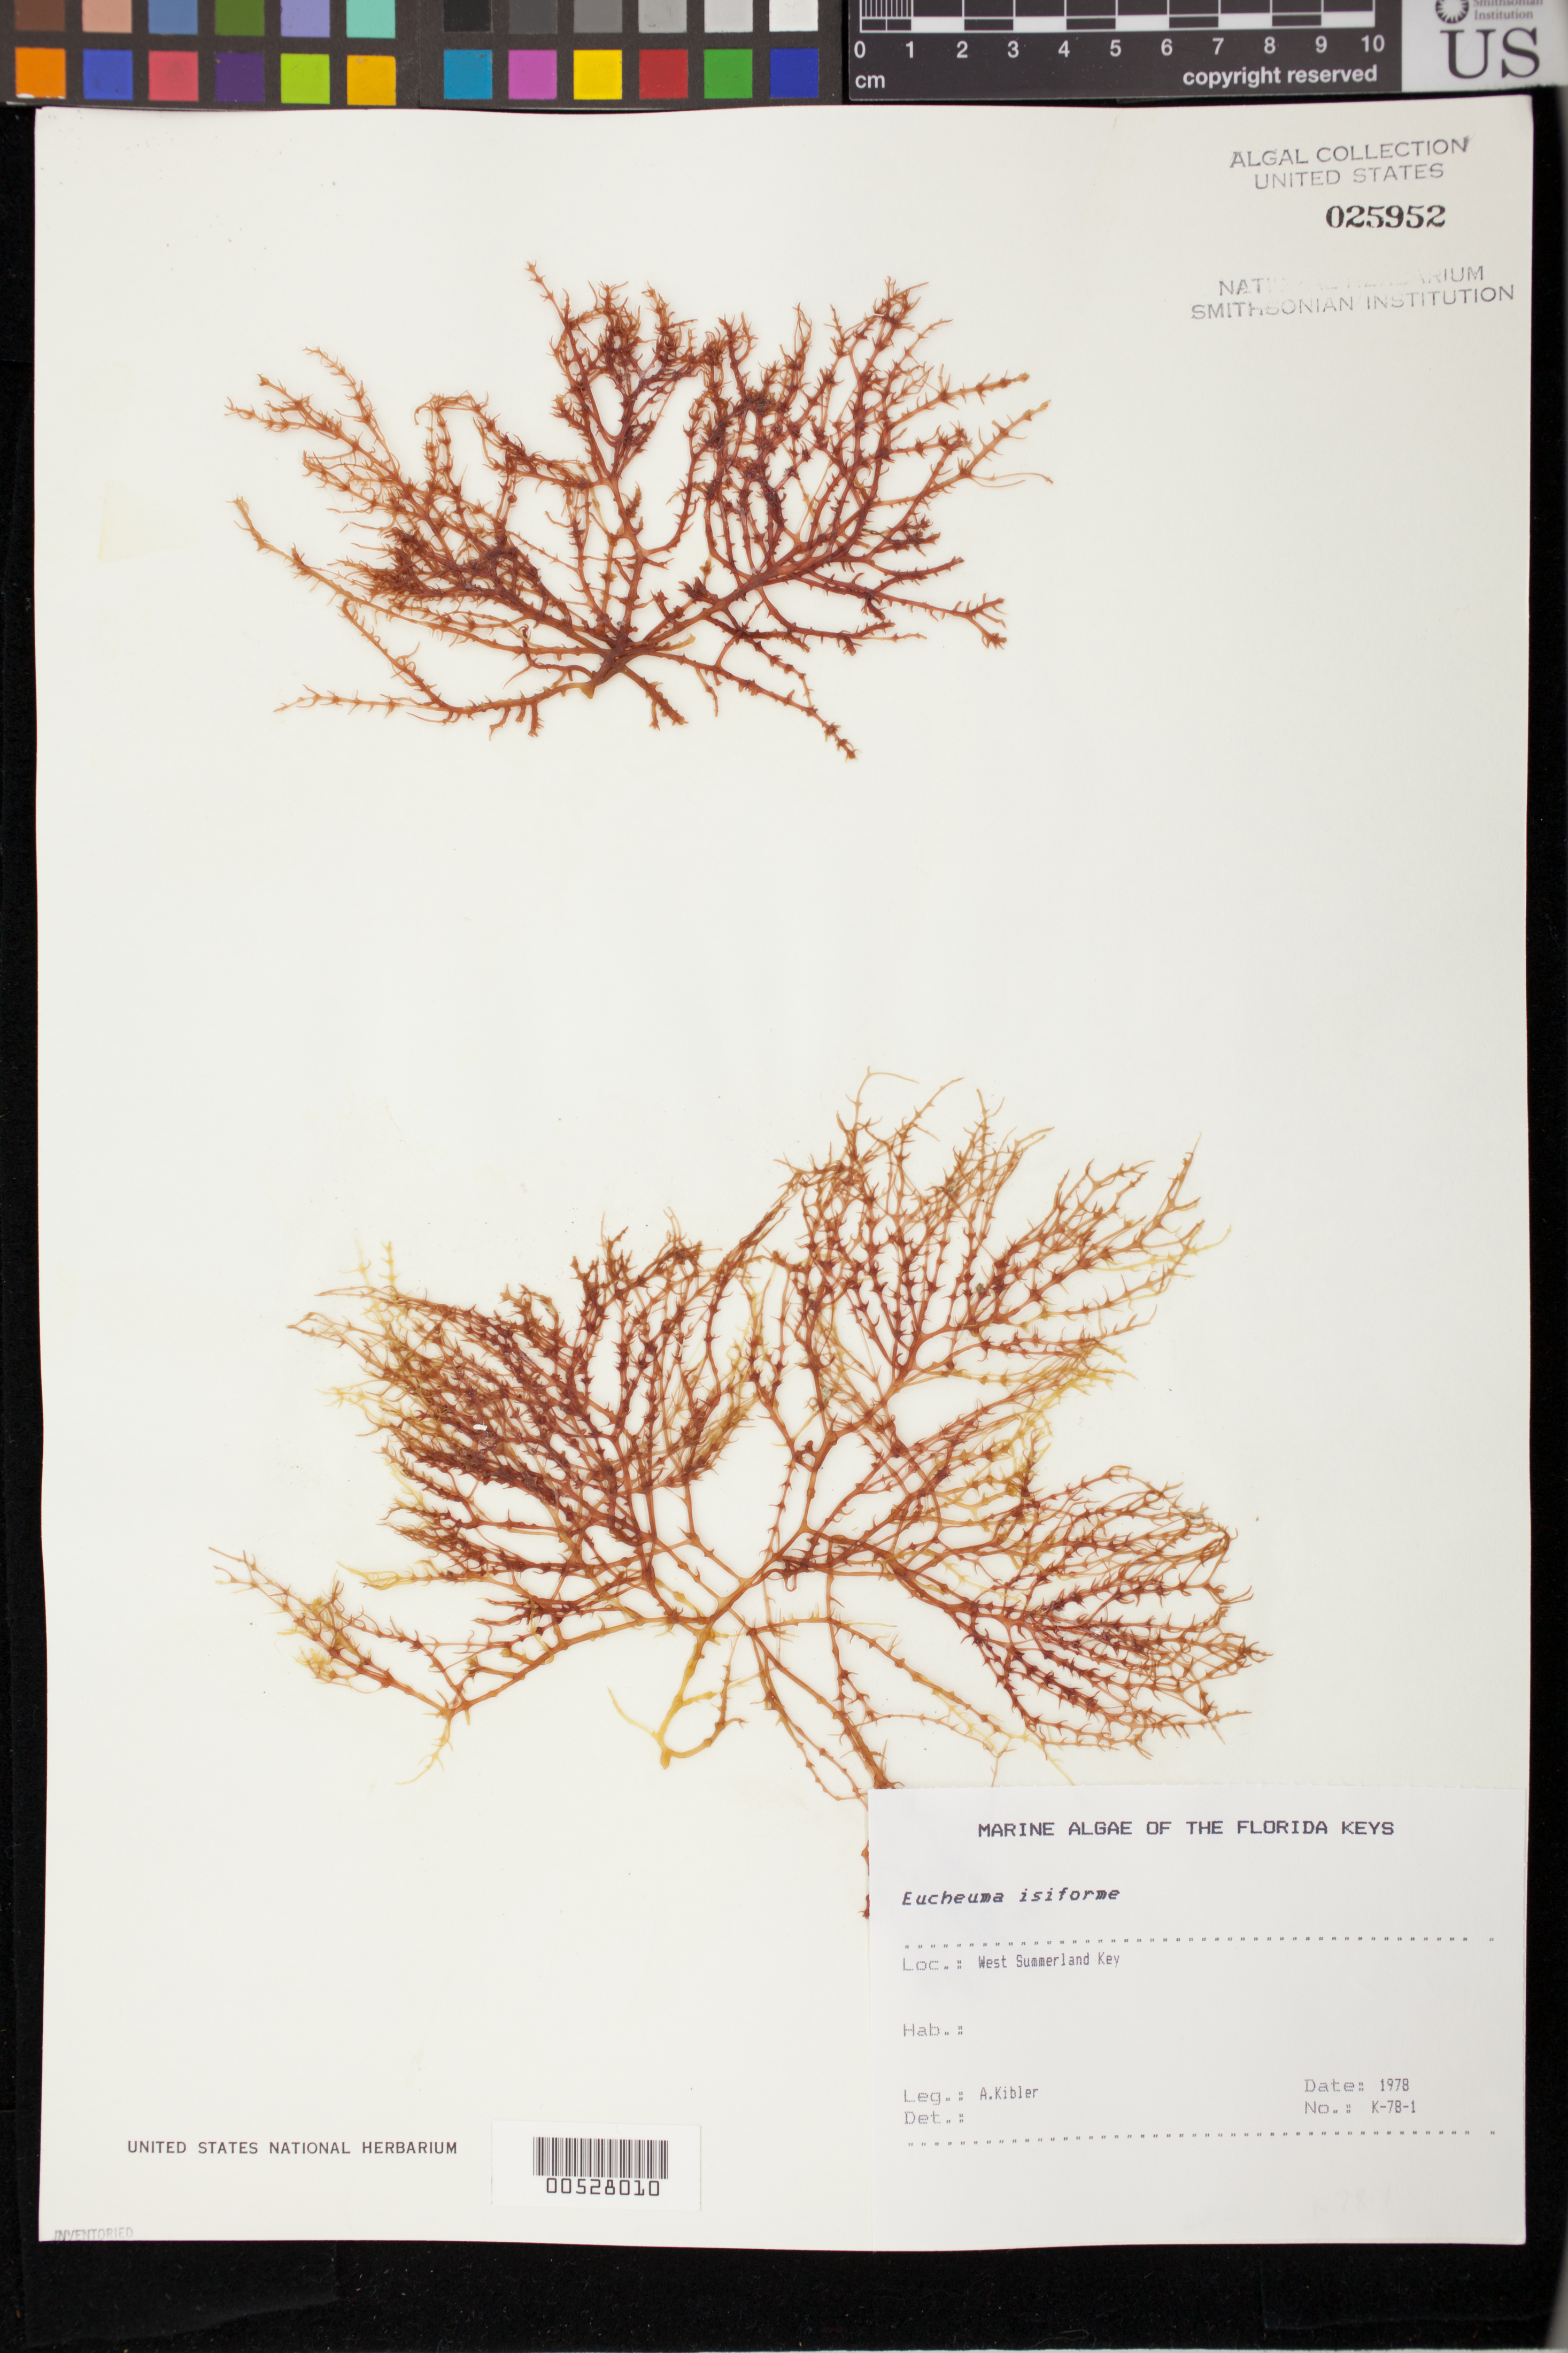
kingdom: Plantae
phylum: Rhodophyta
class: Florideophyceae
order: Gigartinales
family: Solieriaceae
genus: Eucheumatopsis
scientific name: Eucheumatopsis isiformis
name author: (C. Agardh) M.L. Núñez-Resendiz et al.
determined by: Algae name updating Project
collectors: A. Kibler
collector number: K-78-1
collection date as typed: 1978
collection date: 1978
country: United States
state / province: Florida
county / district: Monroe County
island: West Summerland Key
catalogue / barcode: US 25952